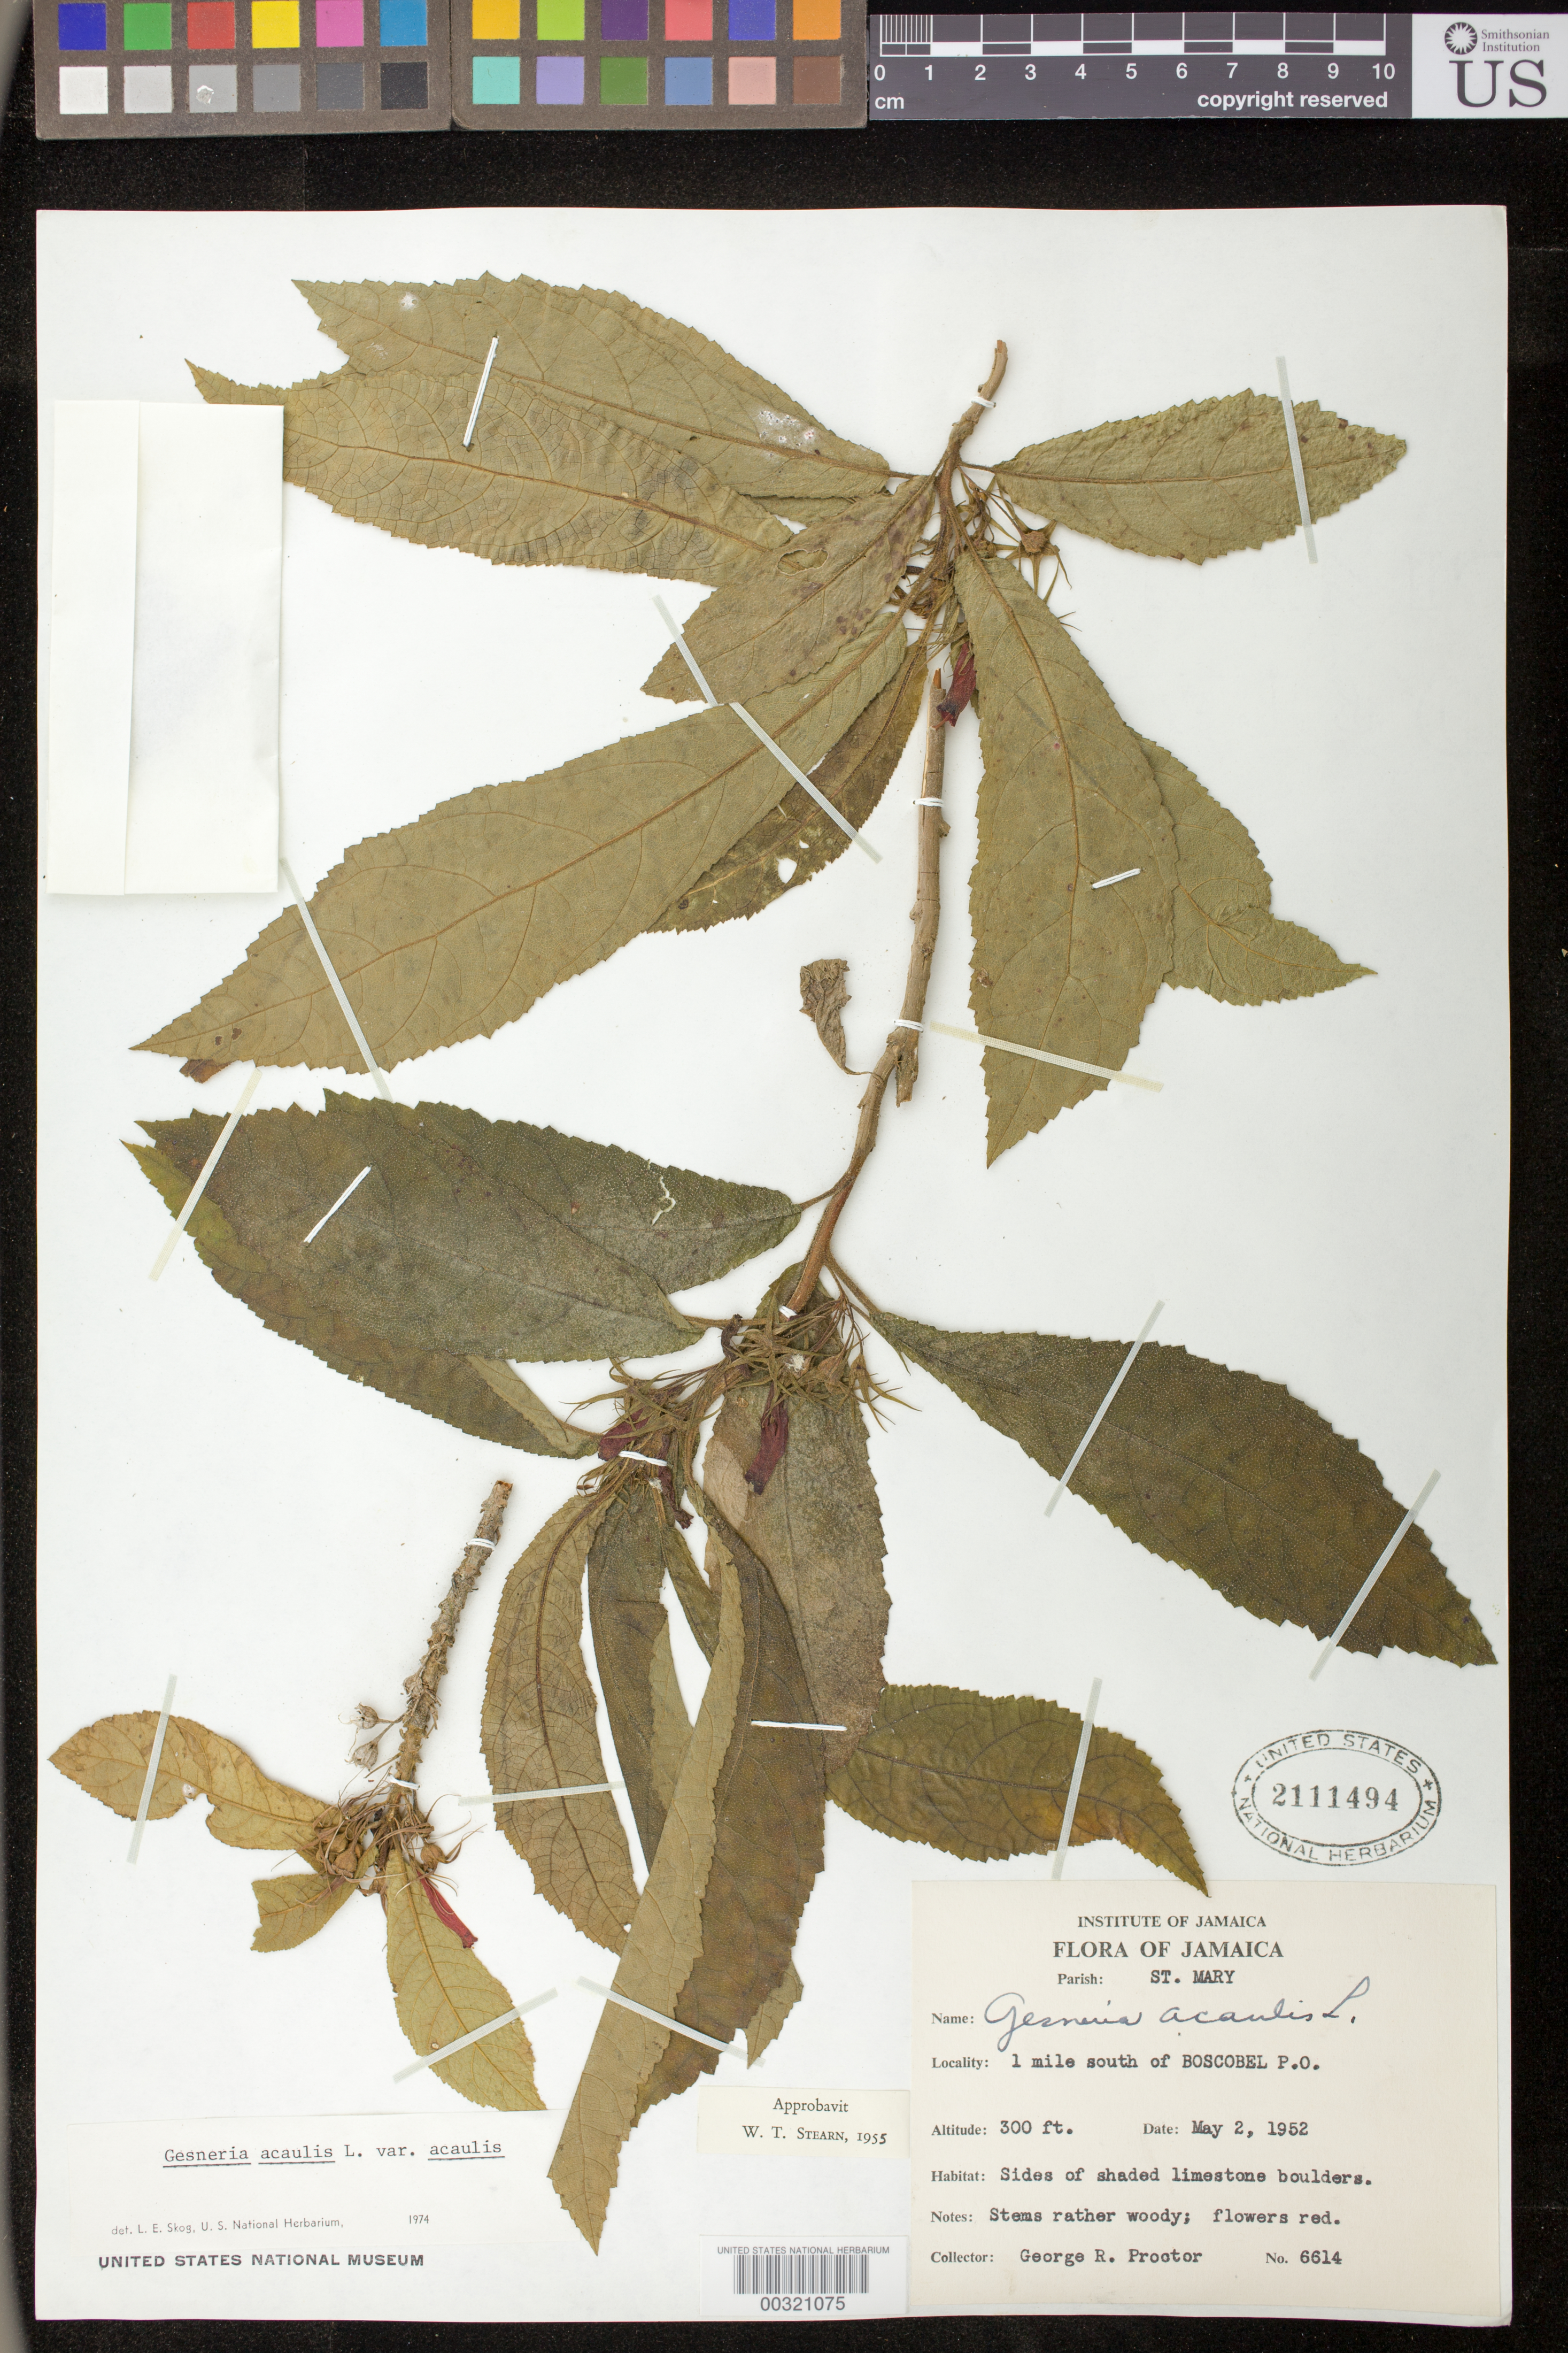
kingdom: Plantae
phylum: Tracheophyta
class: Magnoliopsida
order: Lamiales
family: Gesneriaceae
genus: Gesneria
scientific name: Gesneria acaulis var. acaulis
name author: L.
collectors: G. R. Proctor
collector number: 6614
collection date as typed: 02 May 1952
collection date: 1952-05-02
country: Jamaica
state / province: Saint Mary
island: Jamaica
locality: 1 mile S of Boscobel P.O.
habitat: Sides of shaded limestone boulders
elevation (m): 91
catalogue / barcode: US 2111494